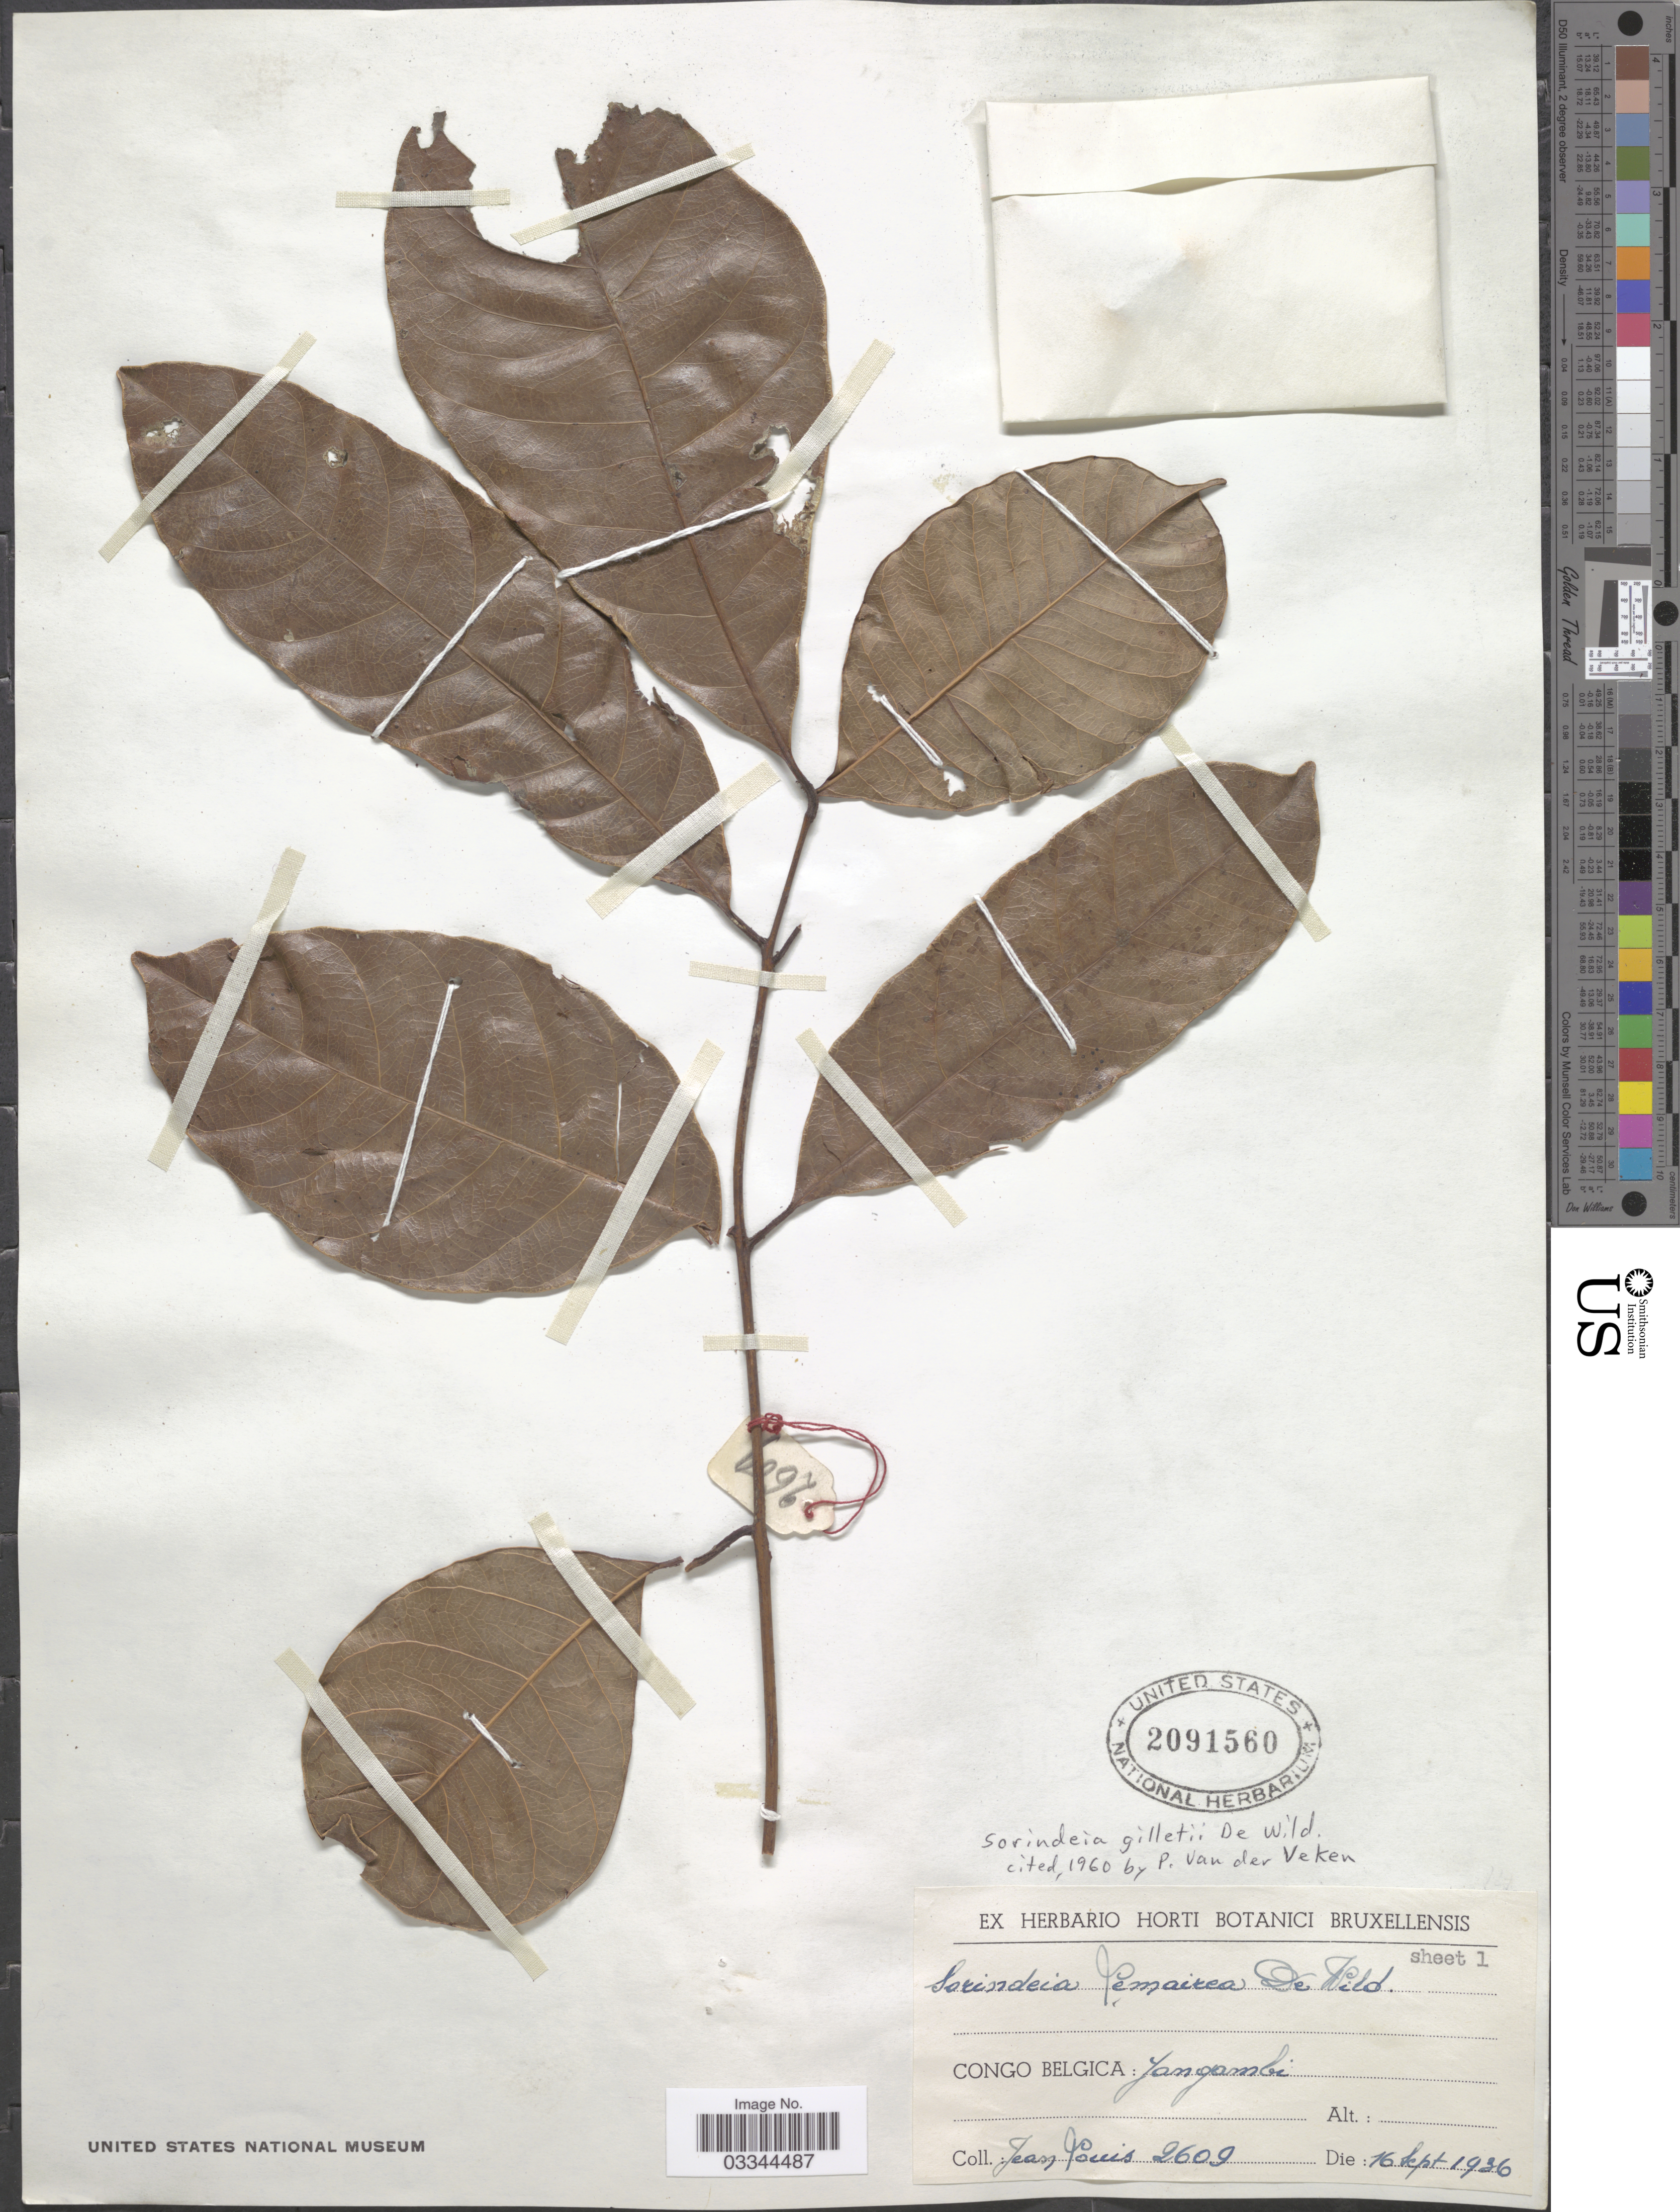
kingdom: Plantae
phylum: Tracheophyta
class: Magnoliopsida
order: Sapindales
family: Anacardiaceae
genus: Sorindeia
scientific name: Sorindeia africana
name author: (Engl.) Van der Veken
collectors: J. Louis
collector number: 2609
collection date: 1936-09-16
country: Congo, Democratic Republic of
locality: Congo Belgica: Yangambi.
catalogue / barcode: US 2091560